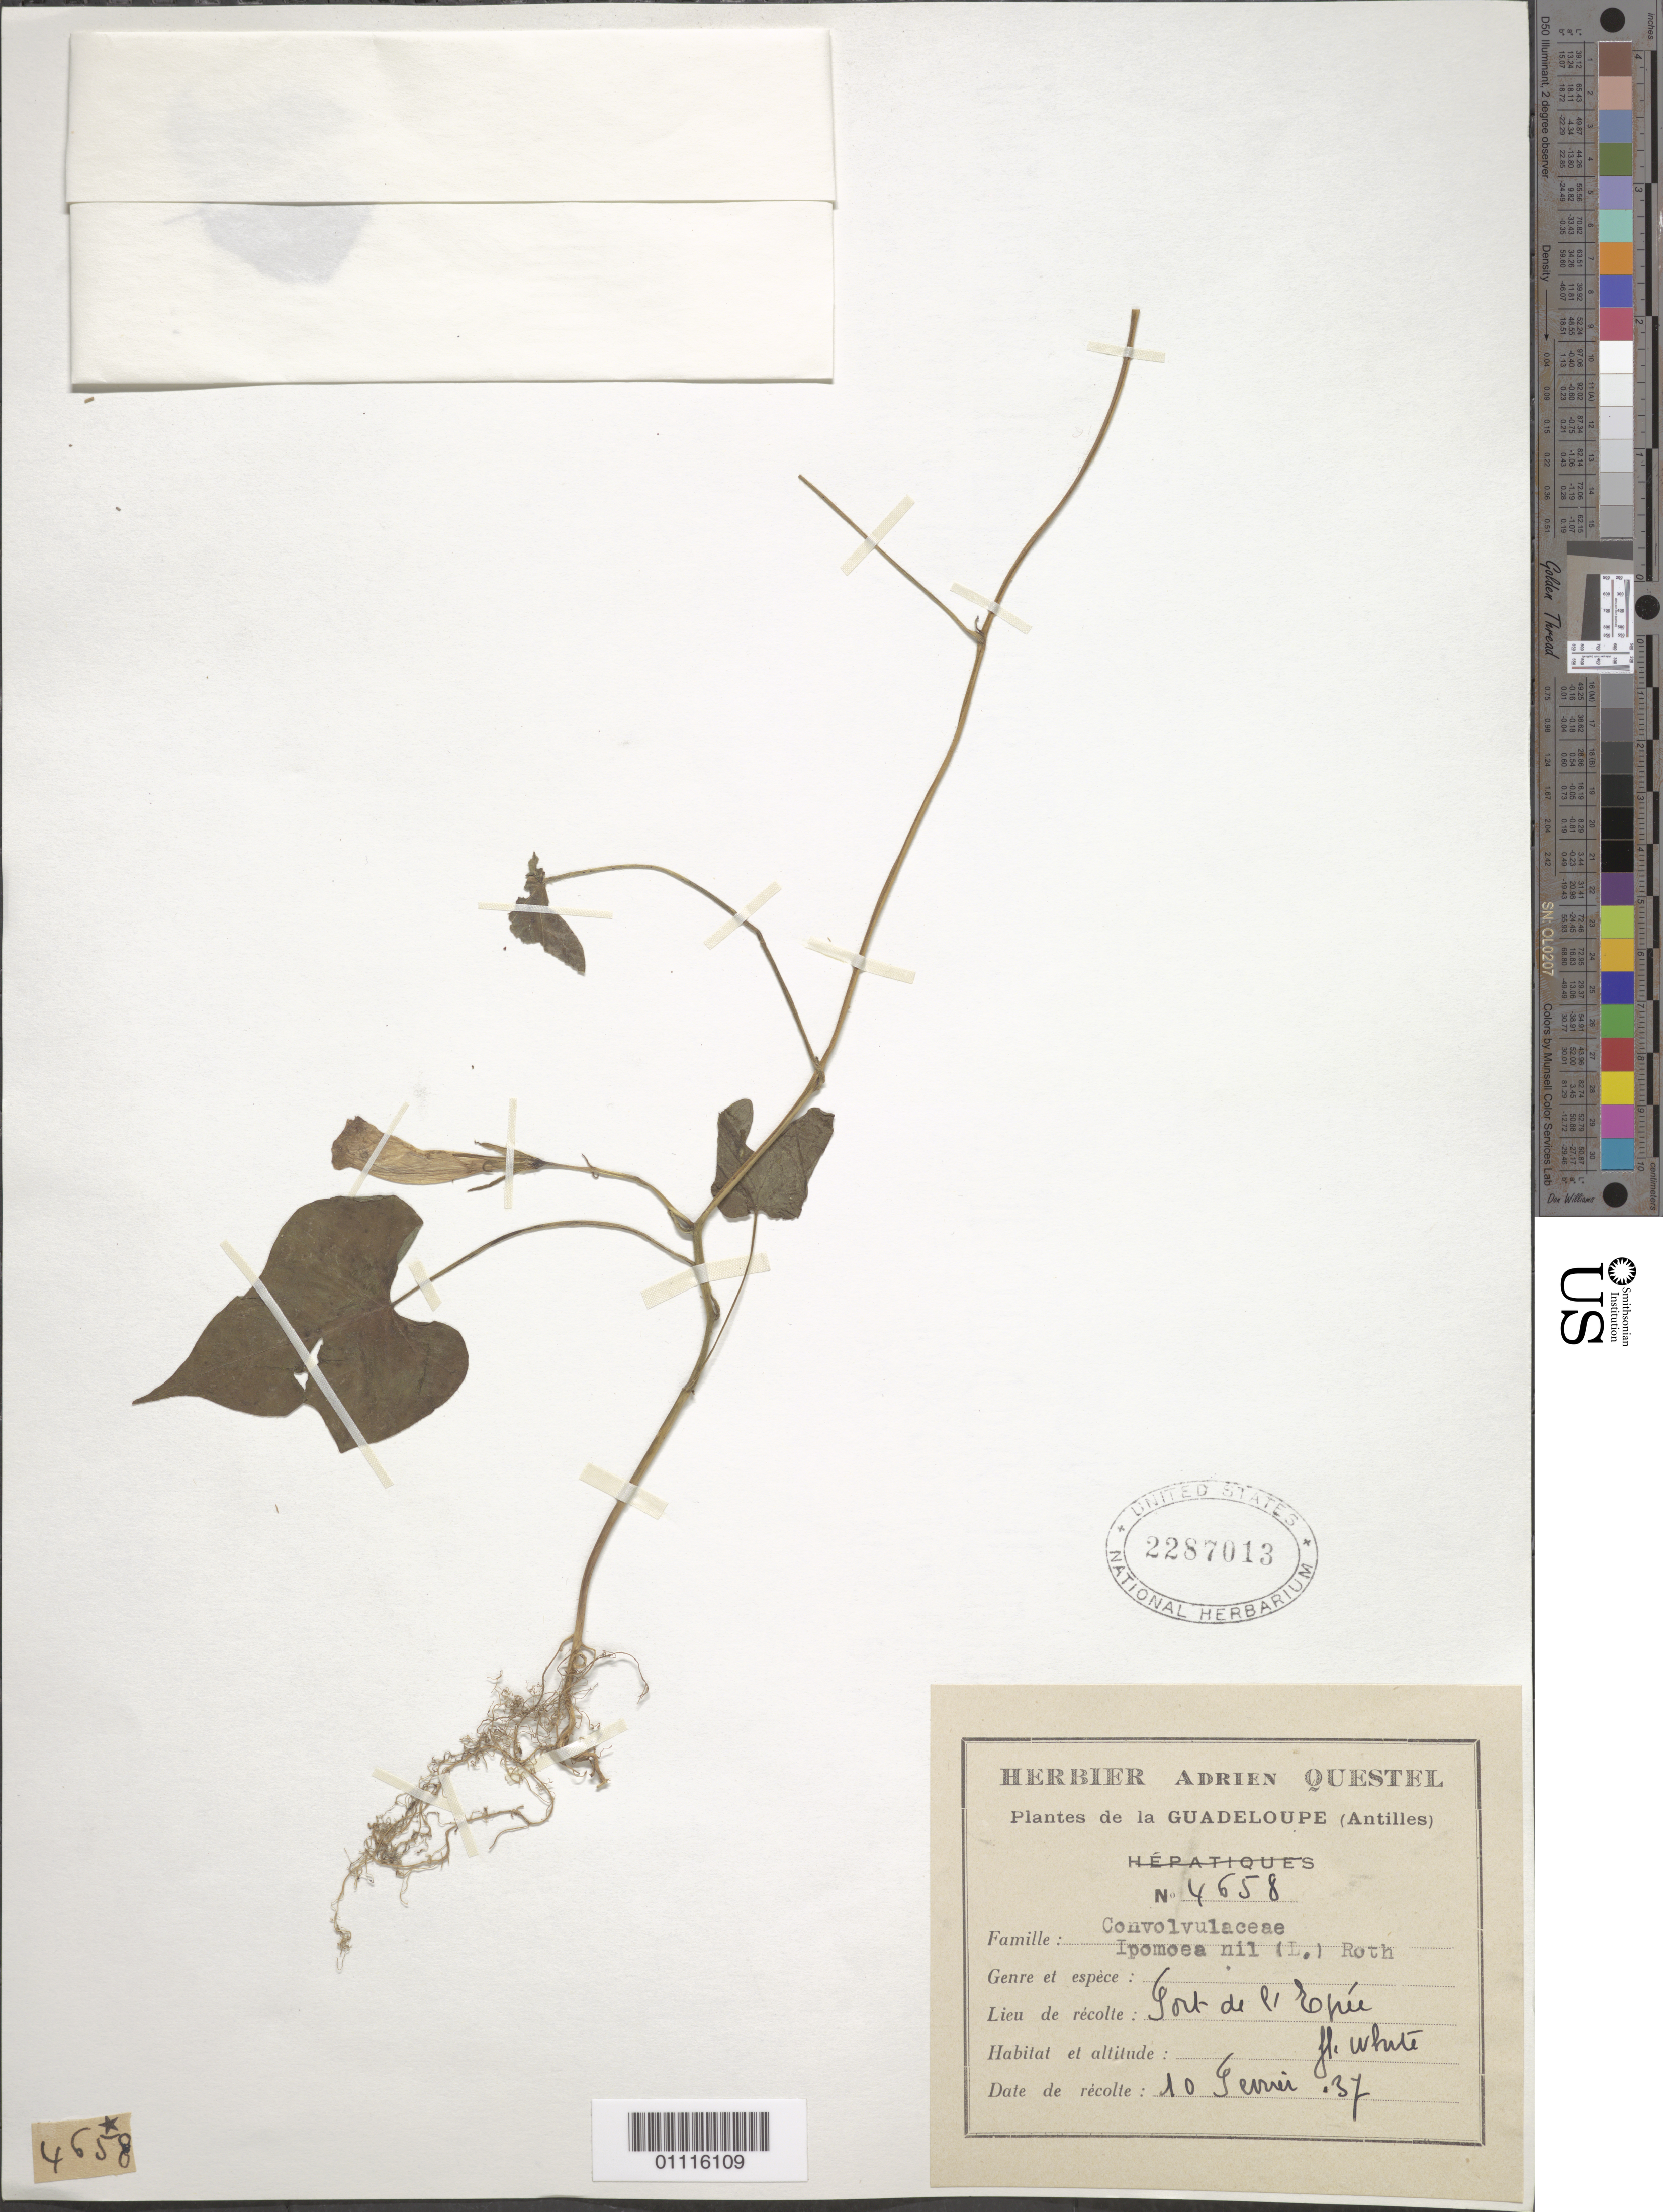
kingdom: Plantae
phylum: Tracheophyta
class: Magnoliopsida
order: Solanales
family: Convolvulaceae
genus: Ipomoea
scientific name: Ipomoea nil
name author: (L.) Roth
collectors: A. Questel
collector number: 4658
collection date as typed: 10 Feb 1937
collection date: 1937-02-10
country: Guadeloupe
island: Grande Terre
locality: Fort de l'Epee.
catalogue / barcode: US 2287013